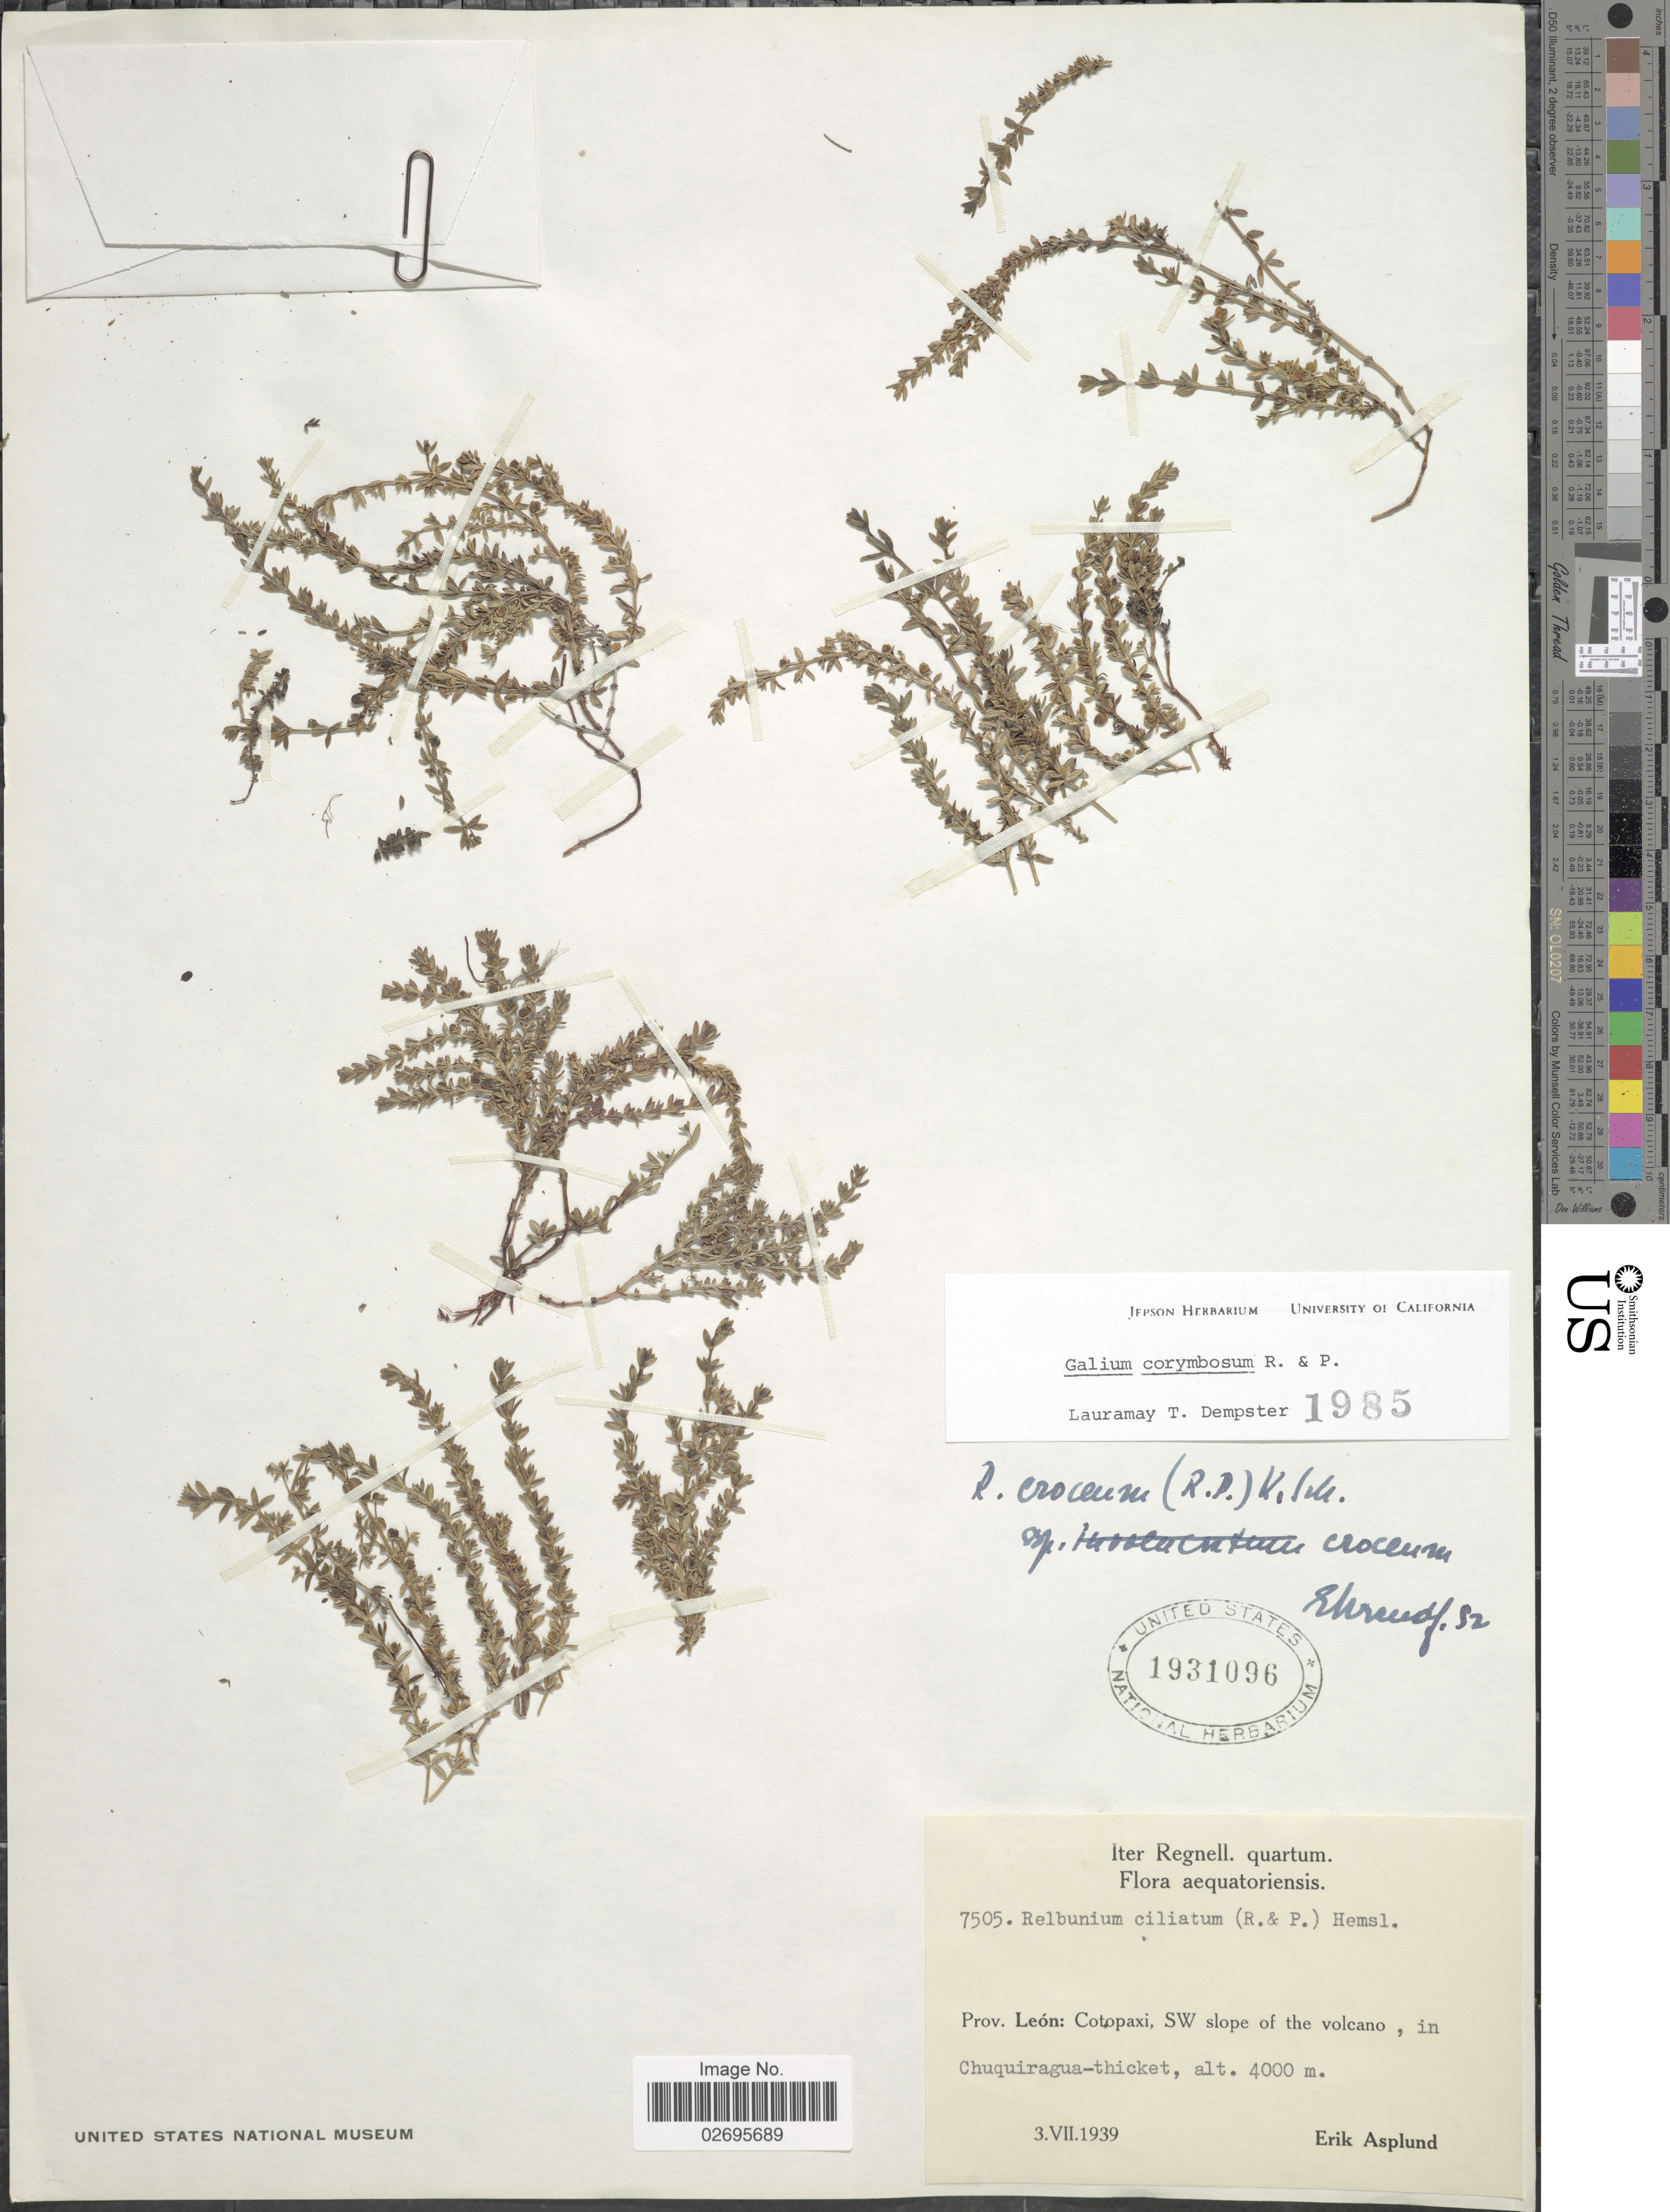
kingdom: Plantae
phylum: Tracheophyta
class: Magnoliopsida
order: Gentianales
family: Rubiaceae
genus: Galium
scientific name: Galium corymbosum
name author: Ruiz & Pav.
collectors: E. Asplund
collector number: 7505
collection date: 1939-07-03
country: Nicaragua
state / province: Leon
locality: Prov. Leon: Cotopaxi, SW slope of the volcano, in Chuquiragua-thicket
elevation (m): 4000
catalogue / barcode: US 1931096